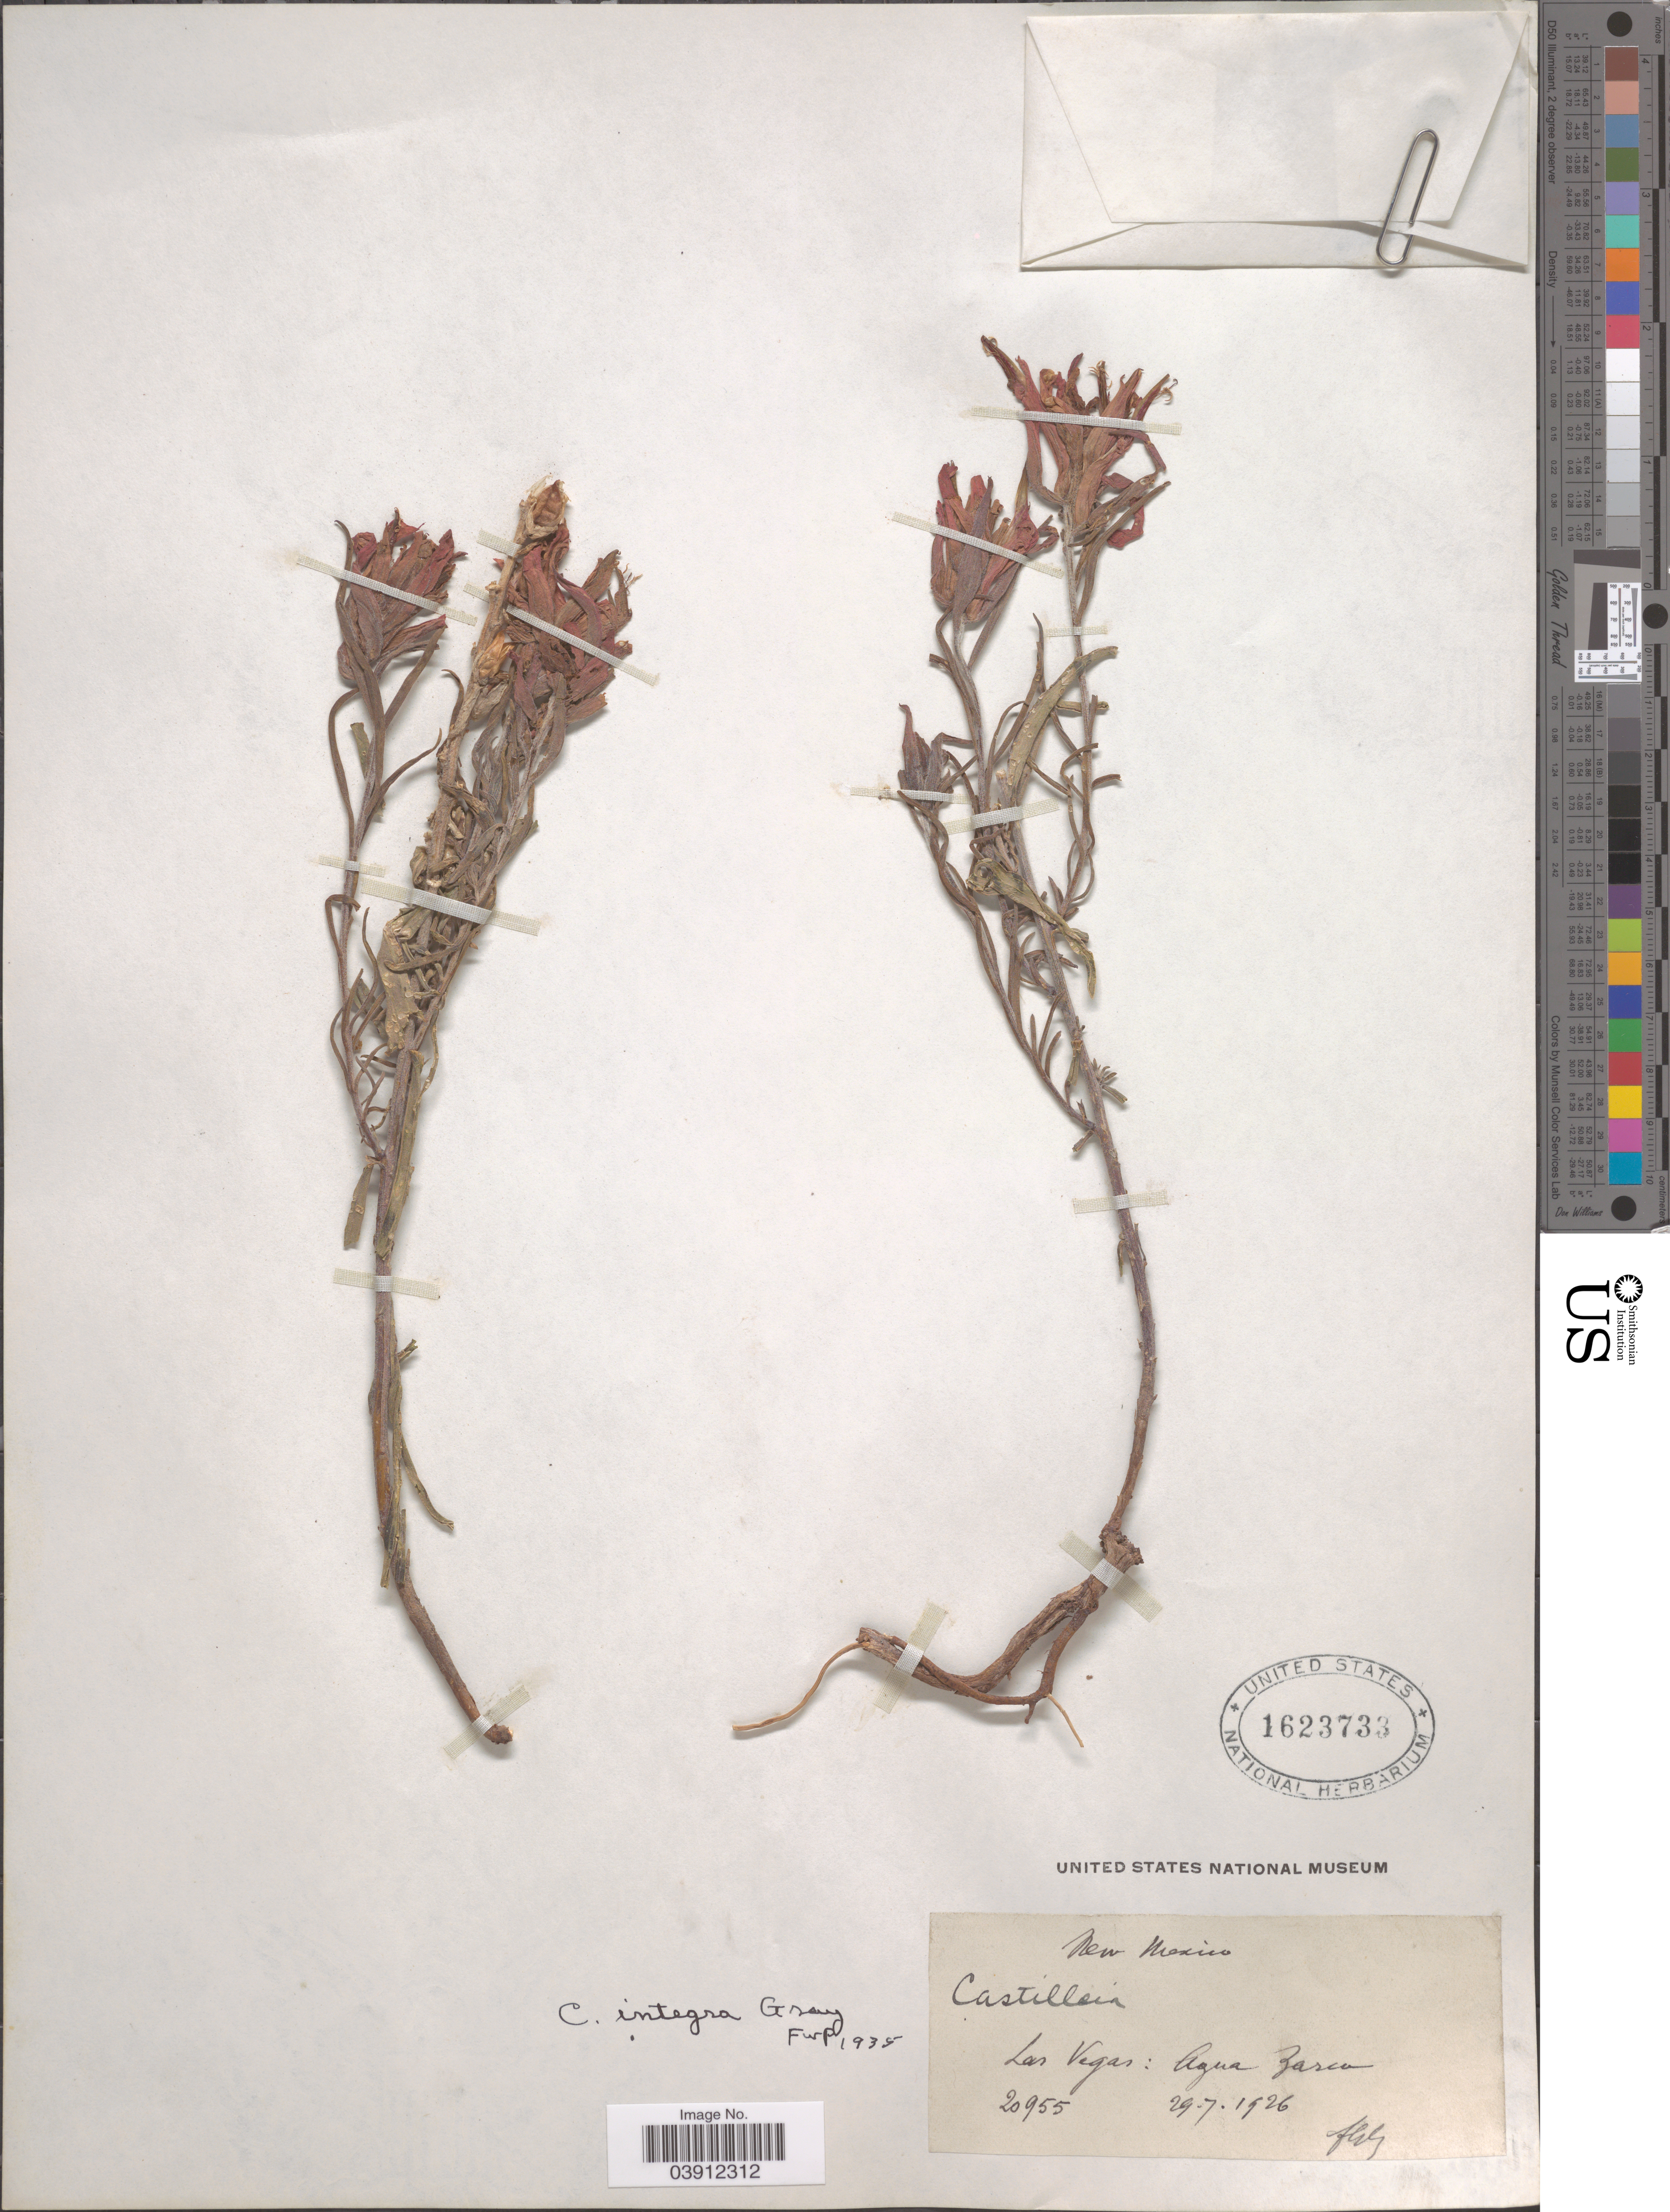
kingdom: Plantae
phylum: Tracheophyta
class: Magnoliopsida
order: Lamiales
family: Orobanchaceae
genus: Castilleja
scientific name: Castilleja integra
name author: A. Gray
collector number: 20955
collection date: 1926-07-29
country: United States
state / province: New Mexico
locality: Las Vegas: Agua Zarca. [Collector illegible, but based on dates & collection number, probably Fr. G. Arsene]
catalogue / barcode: US 1623733